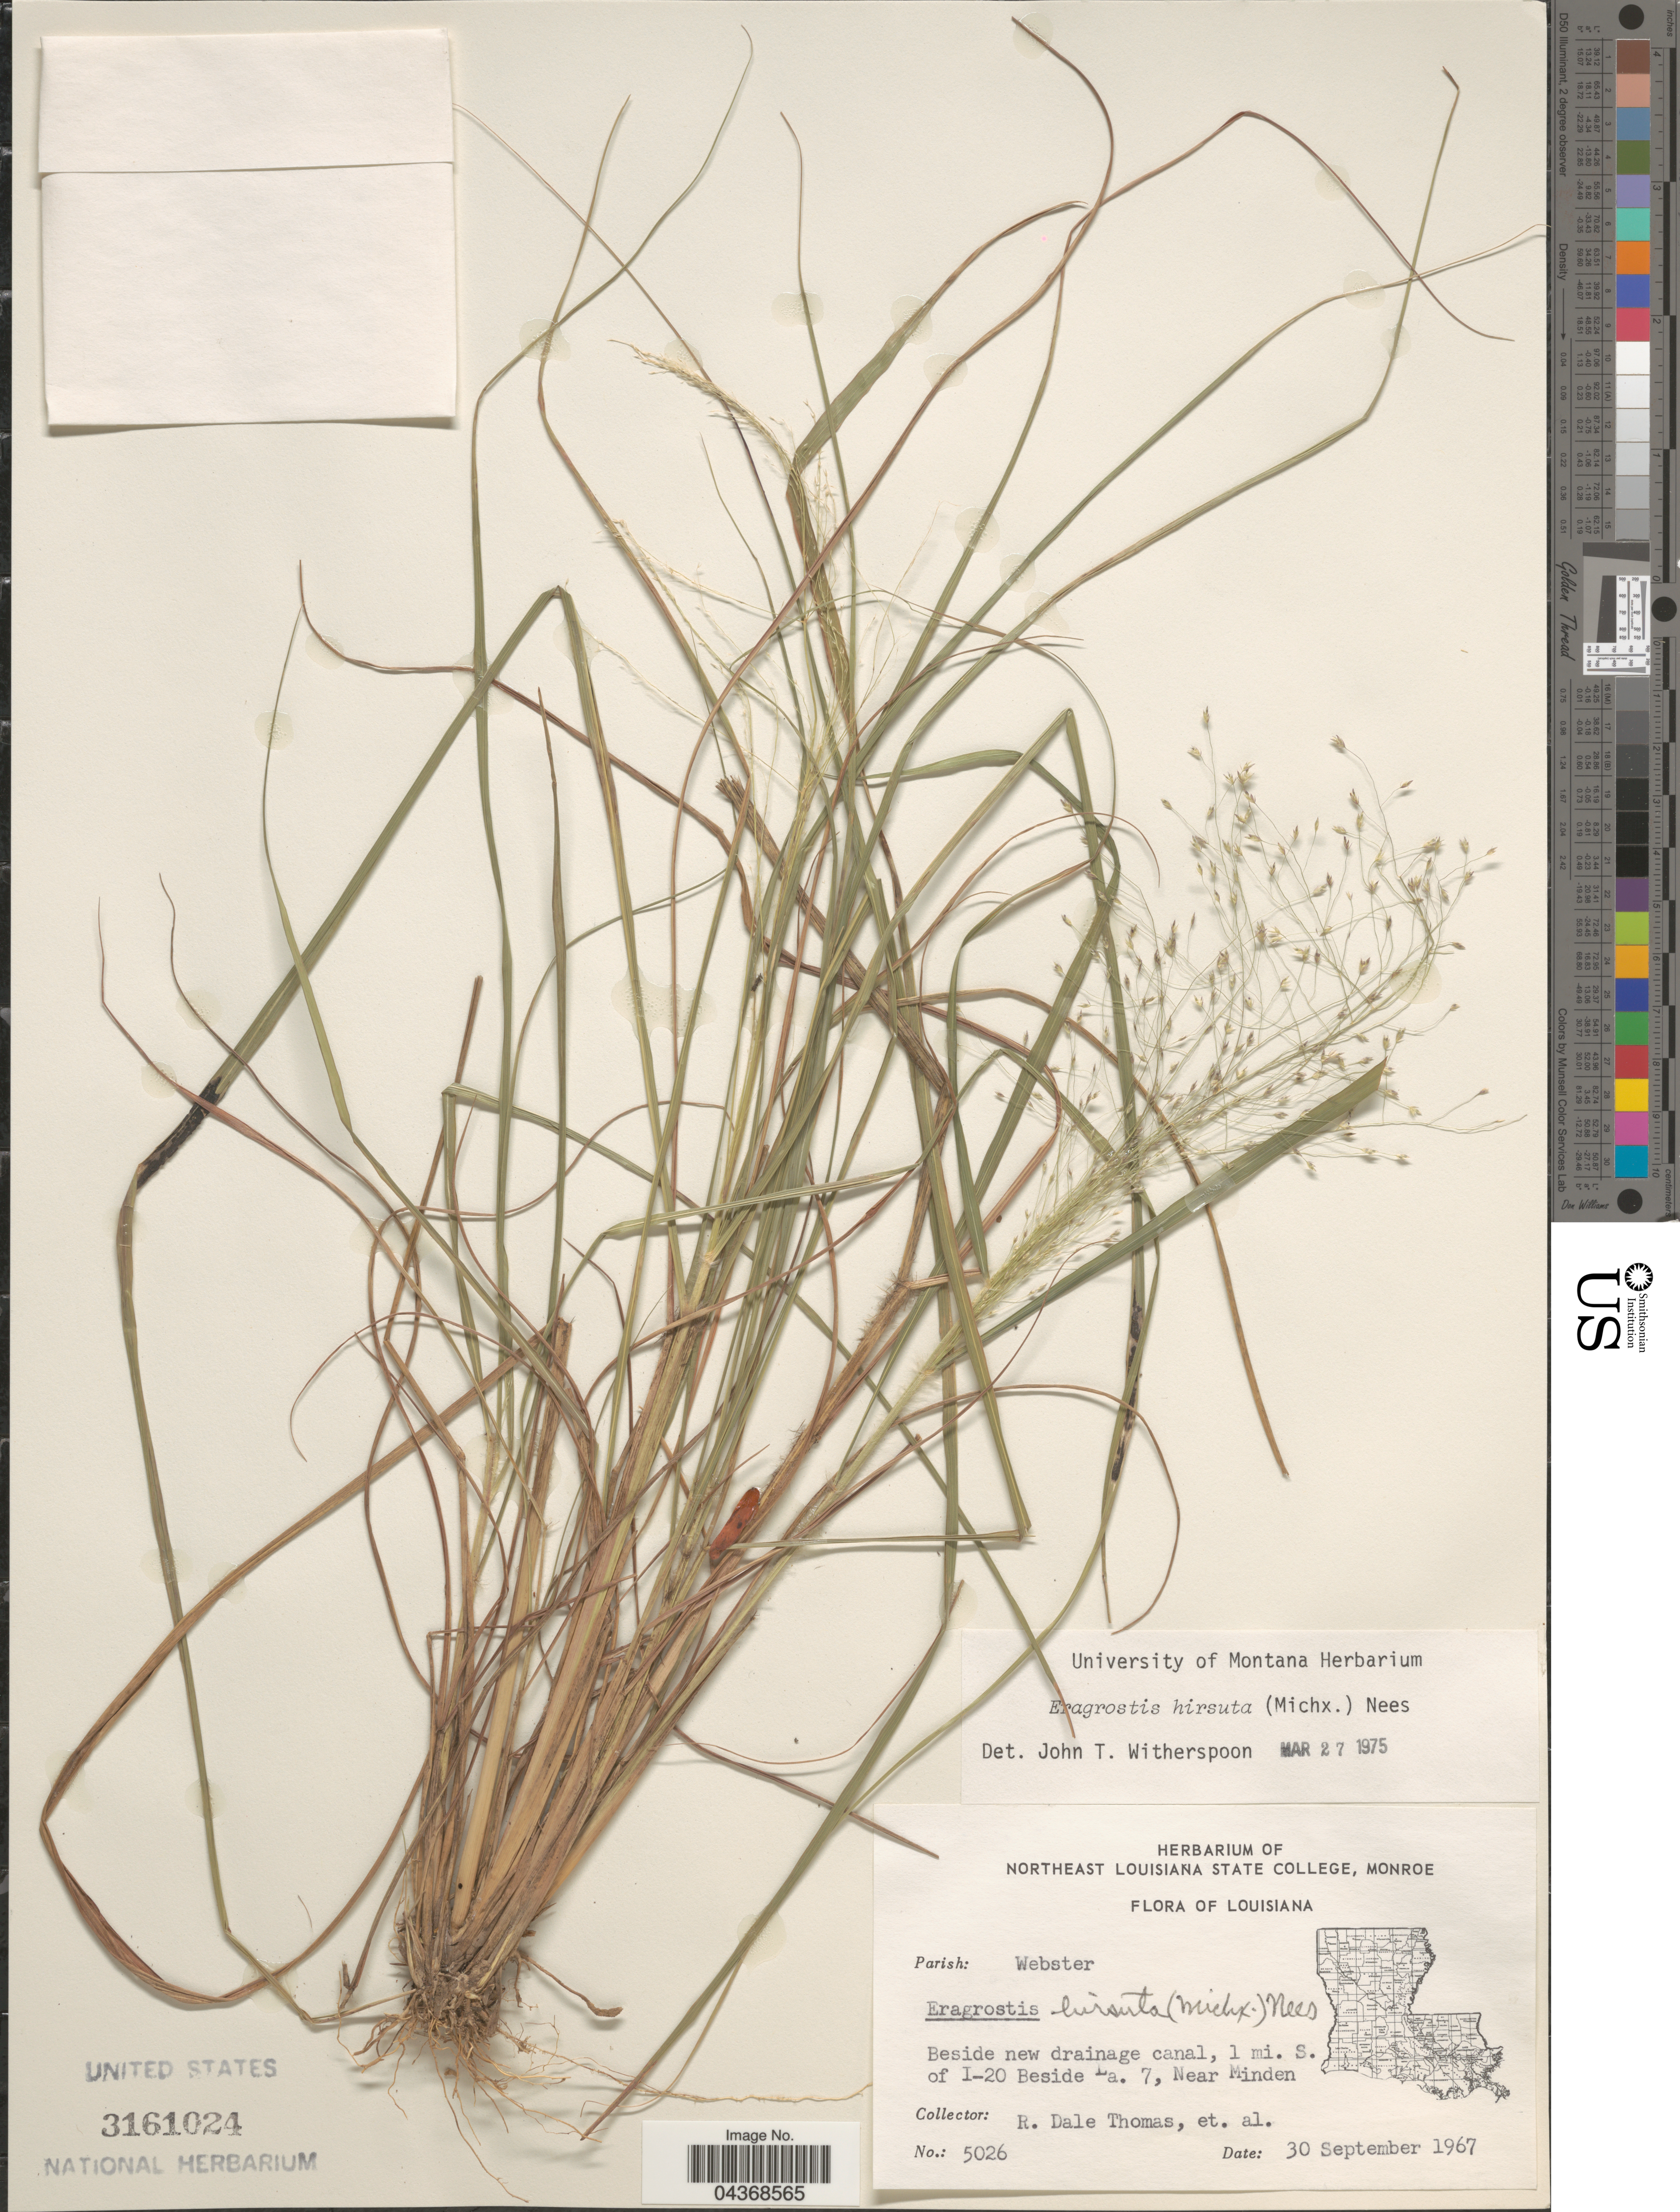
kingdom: Plantae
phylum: Tracheophyta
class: Liliopsida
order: Poales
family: Poaceae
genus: Eragrostis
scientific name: Eragrostis hirsuta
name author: (Michx.) Nees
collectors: R. Thomas & et al.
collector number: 5026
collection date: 1967-09-30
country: United States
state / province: Louisiana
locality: Parish: Webster. Beside new drainage canal, 1 mi. S. of I-20 Beside La. 7, Near Minden.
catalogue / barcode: US 3161024